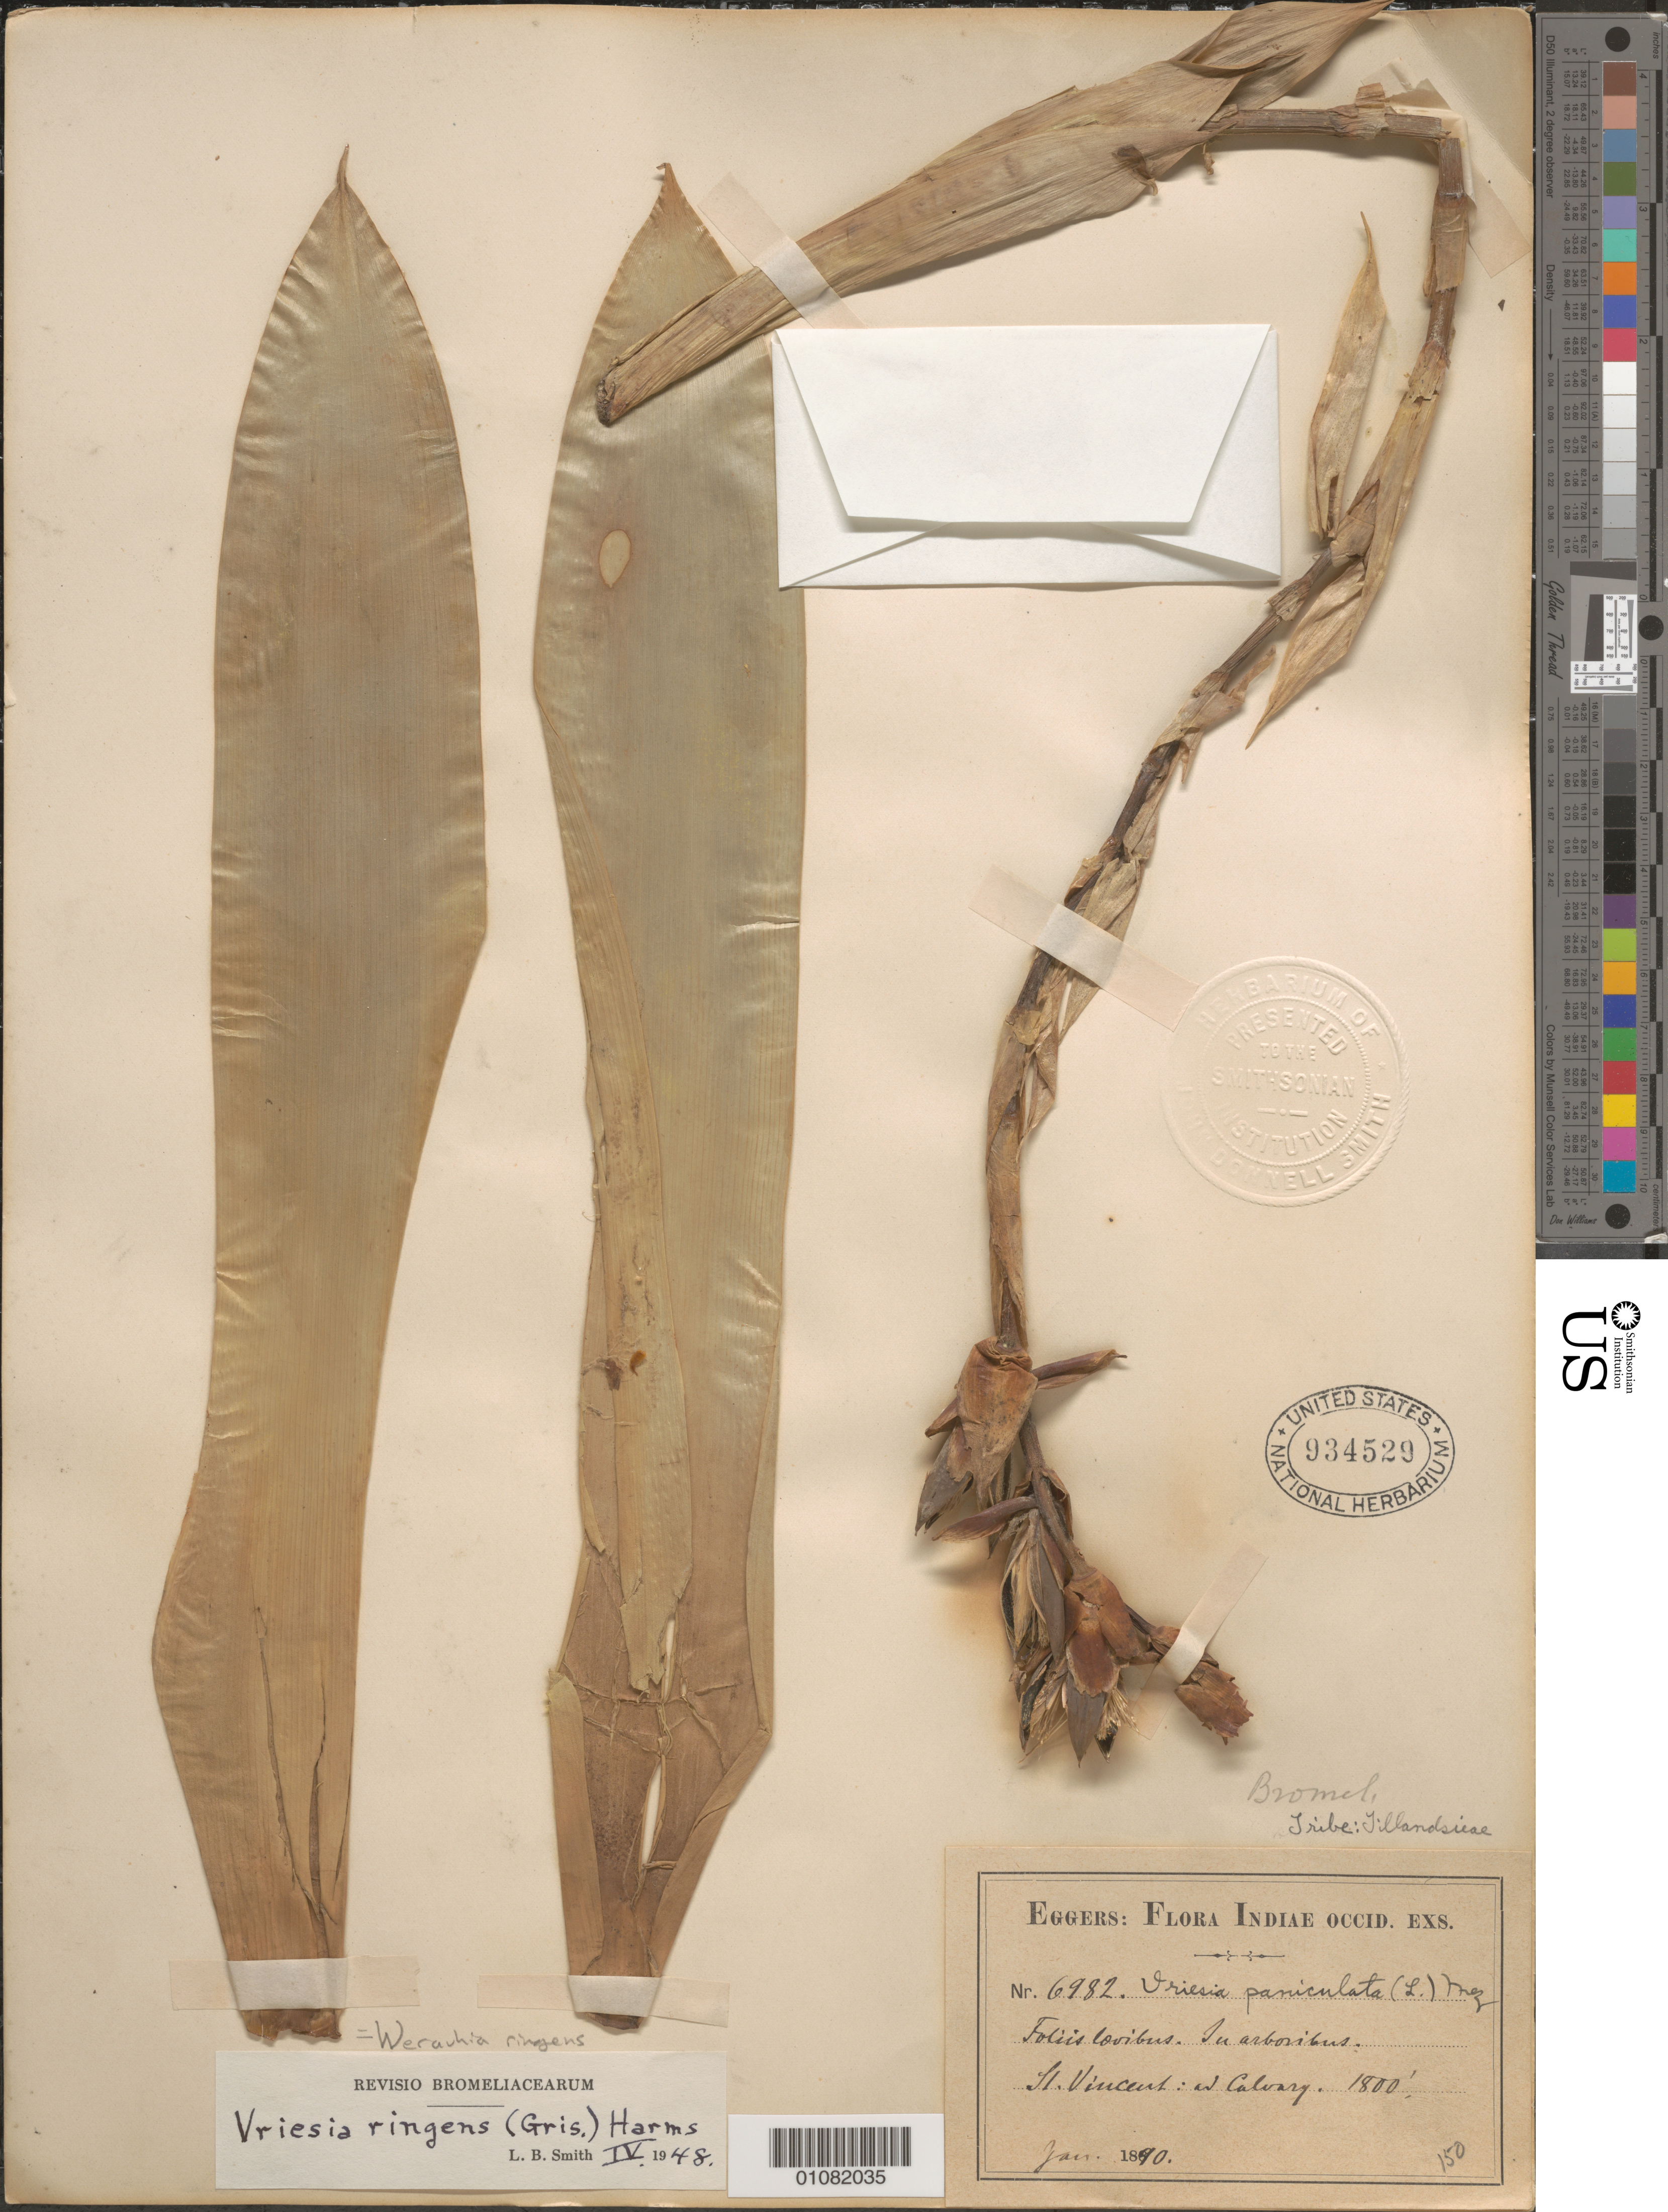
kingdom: Plantae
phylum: Tracheophyta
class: Liliopsida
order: Poales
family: Bromeliaceae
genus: Vriesea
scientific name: Vriesea ringens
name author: (Griseb.) Harms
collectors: H. F. A. von Eggers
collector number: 6982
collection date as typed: Jan 1890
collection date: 1890-01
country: St. Vincent - Grenadines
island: St. Vincent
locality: Calvary.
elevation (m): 549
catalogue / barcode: US 934529